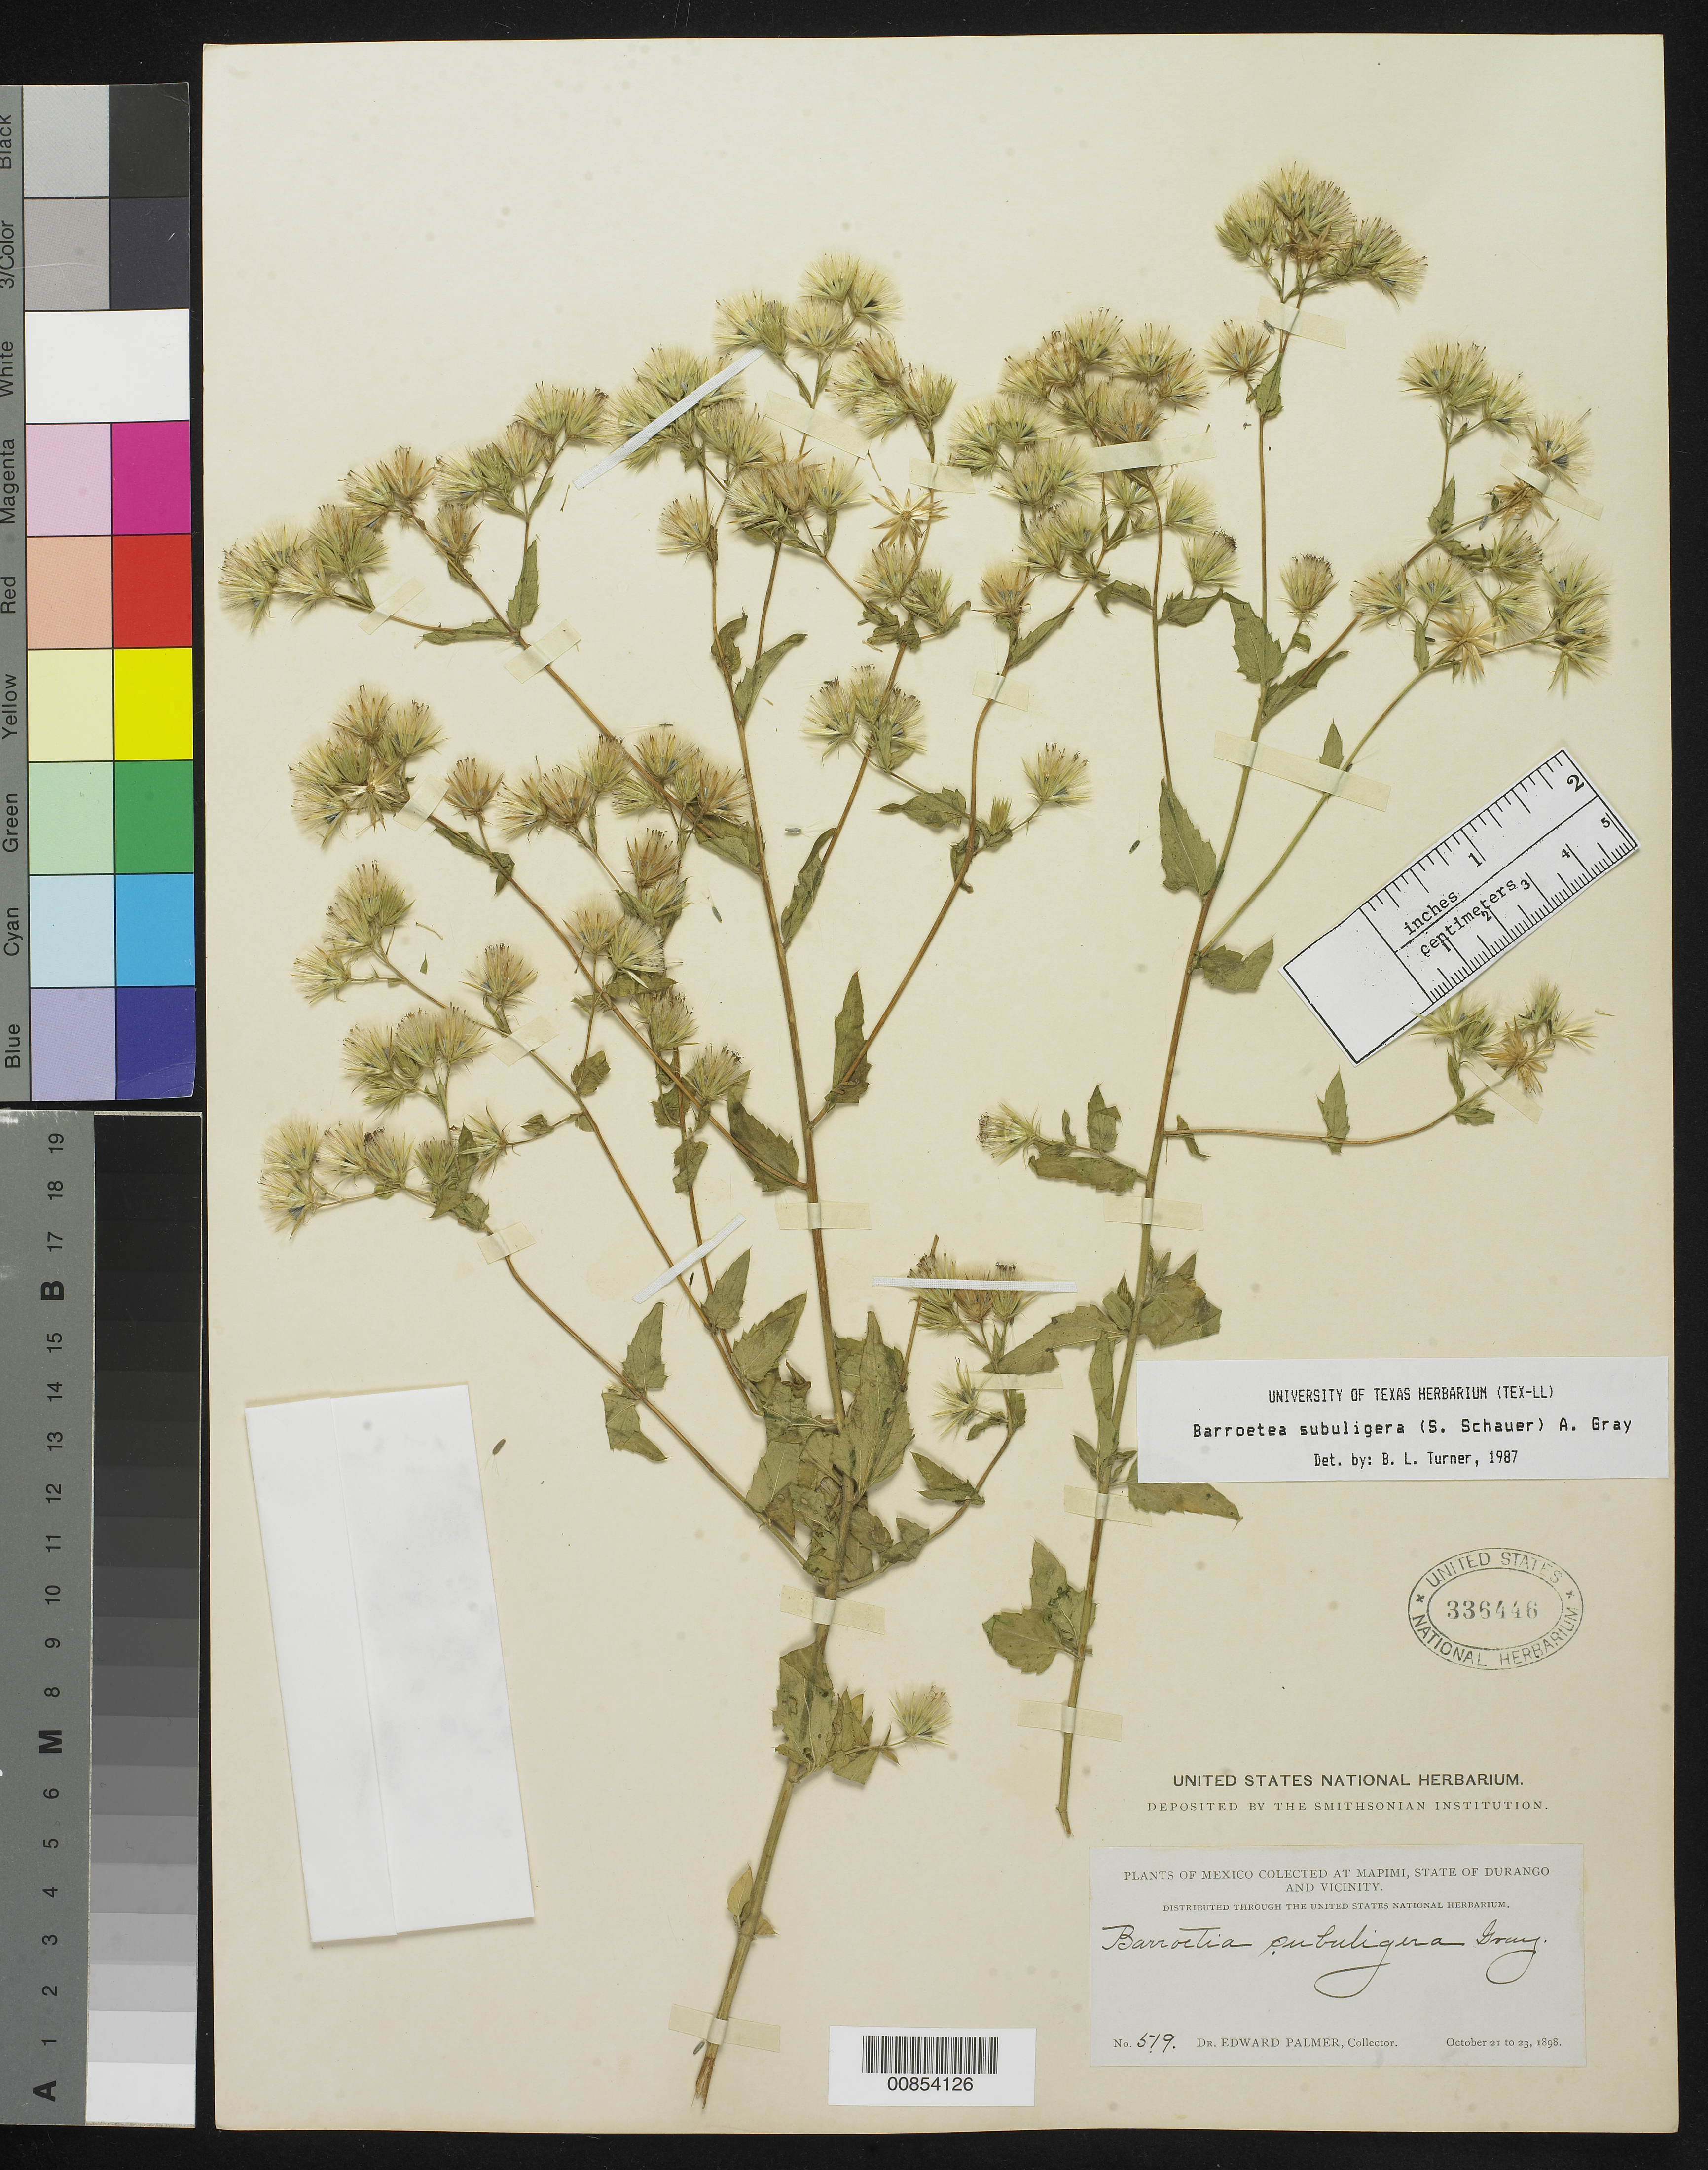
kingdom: Plantae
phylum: Tracheophyta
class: Magnoliopsida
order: Asterales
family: Asteraceae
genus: Barroetea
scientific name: Barroetea subuligera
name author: (S. Schauer) A. Gray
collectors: E. Palmer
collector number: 519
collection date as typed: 21 Oct 1898 to 23 Oct 1898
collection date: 1898-10-21/1898-10-23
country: Mexico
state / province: Durango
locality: Mapimi, Durango and vicinity.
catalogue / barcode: US 336446